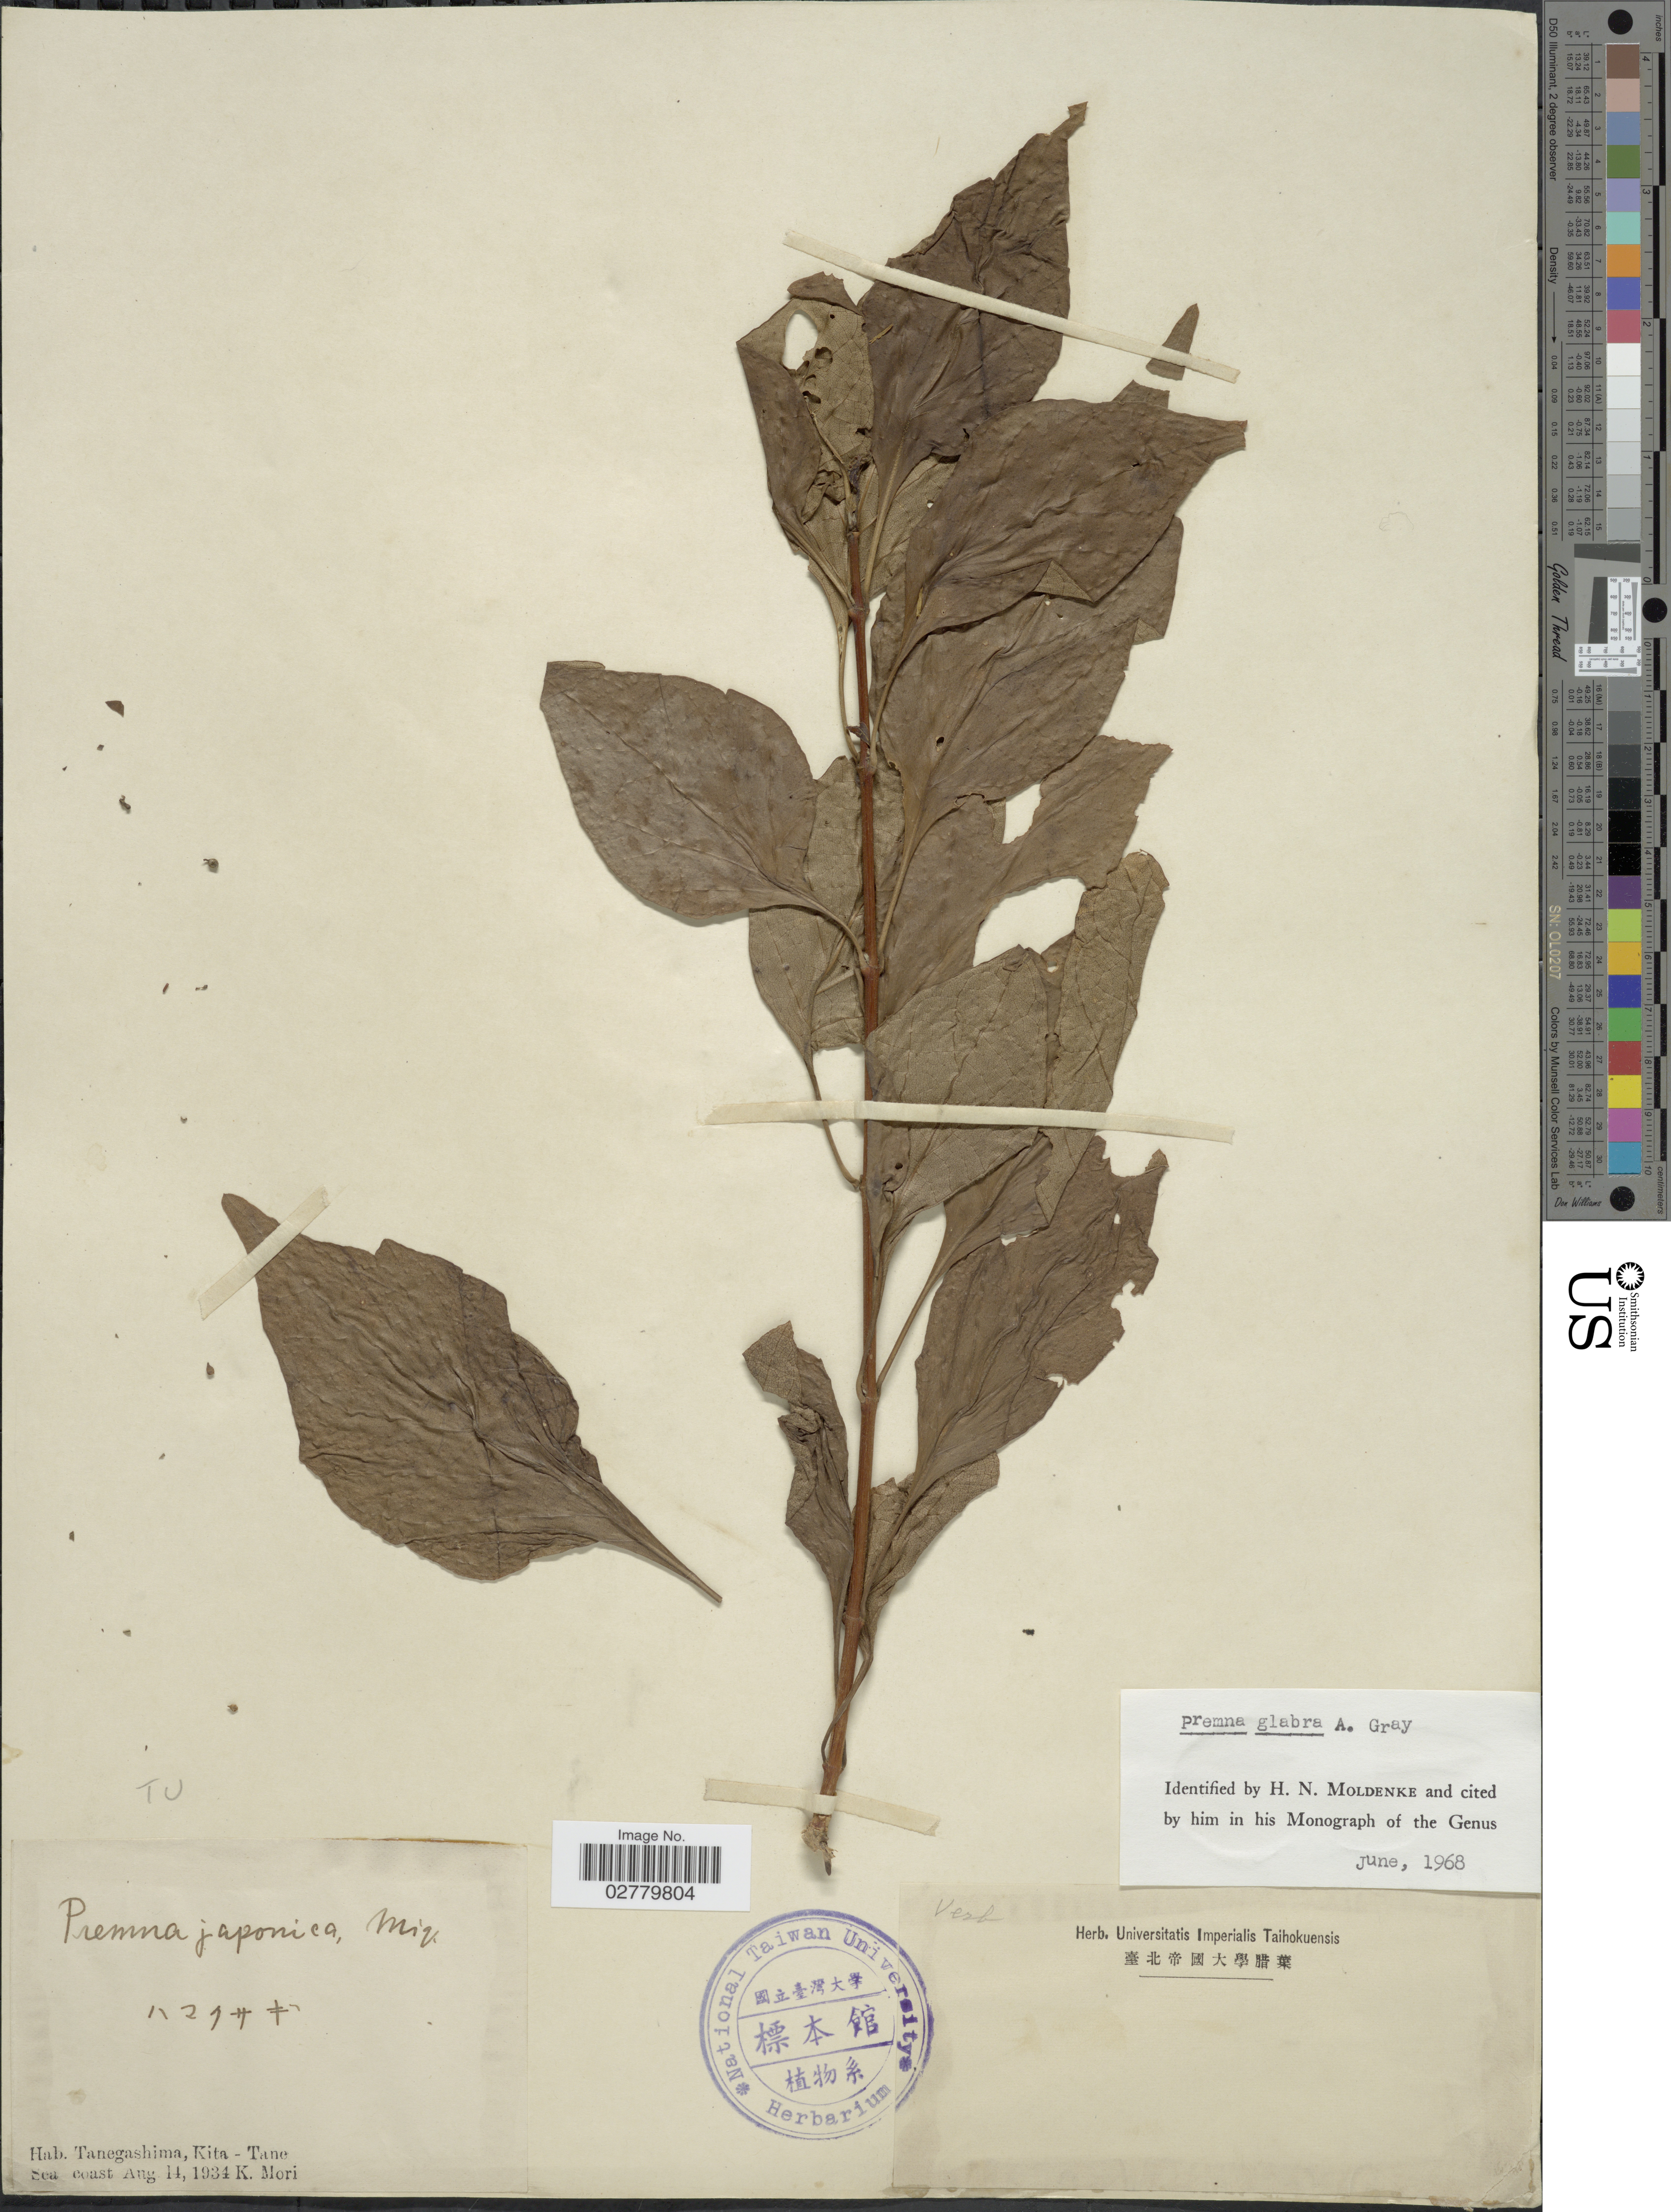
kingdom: Plantae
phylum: Tracheophyta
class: Magnoliopsida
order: Lamiales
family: Lamiaceae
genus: Premna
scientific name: Premna obtusifolia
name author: R. Br.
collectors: K. Mori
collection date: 1934-08-14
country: Japan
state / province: Kagosima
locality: Tanegashima, Kita-Tane. Sea coast.